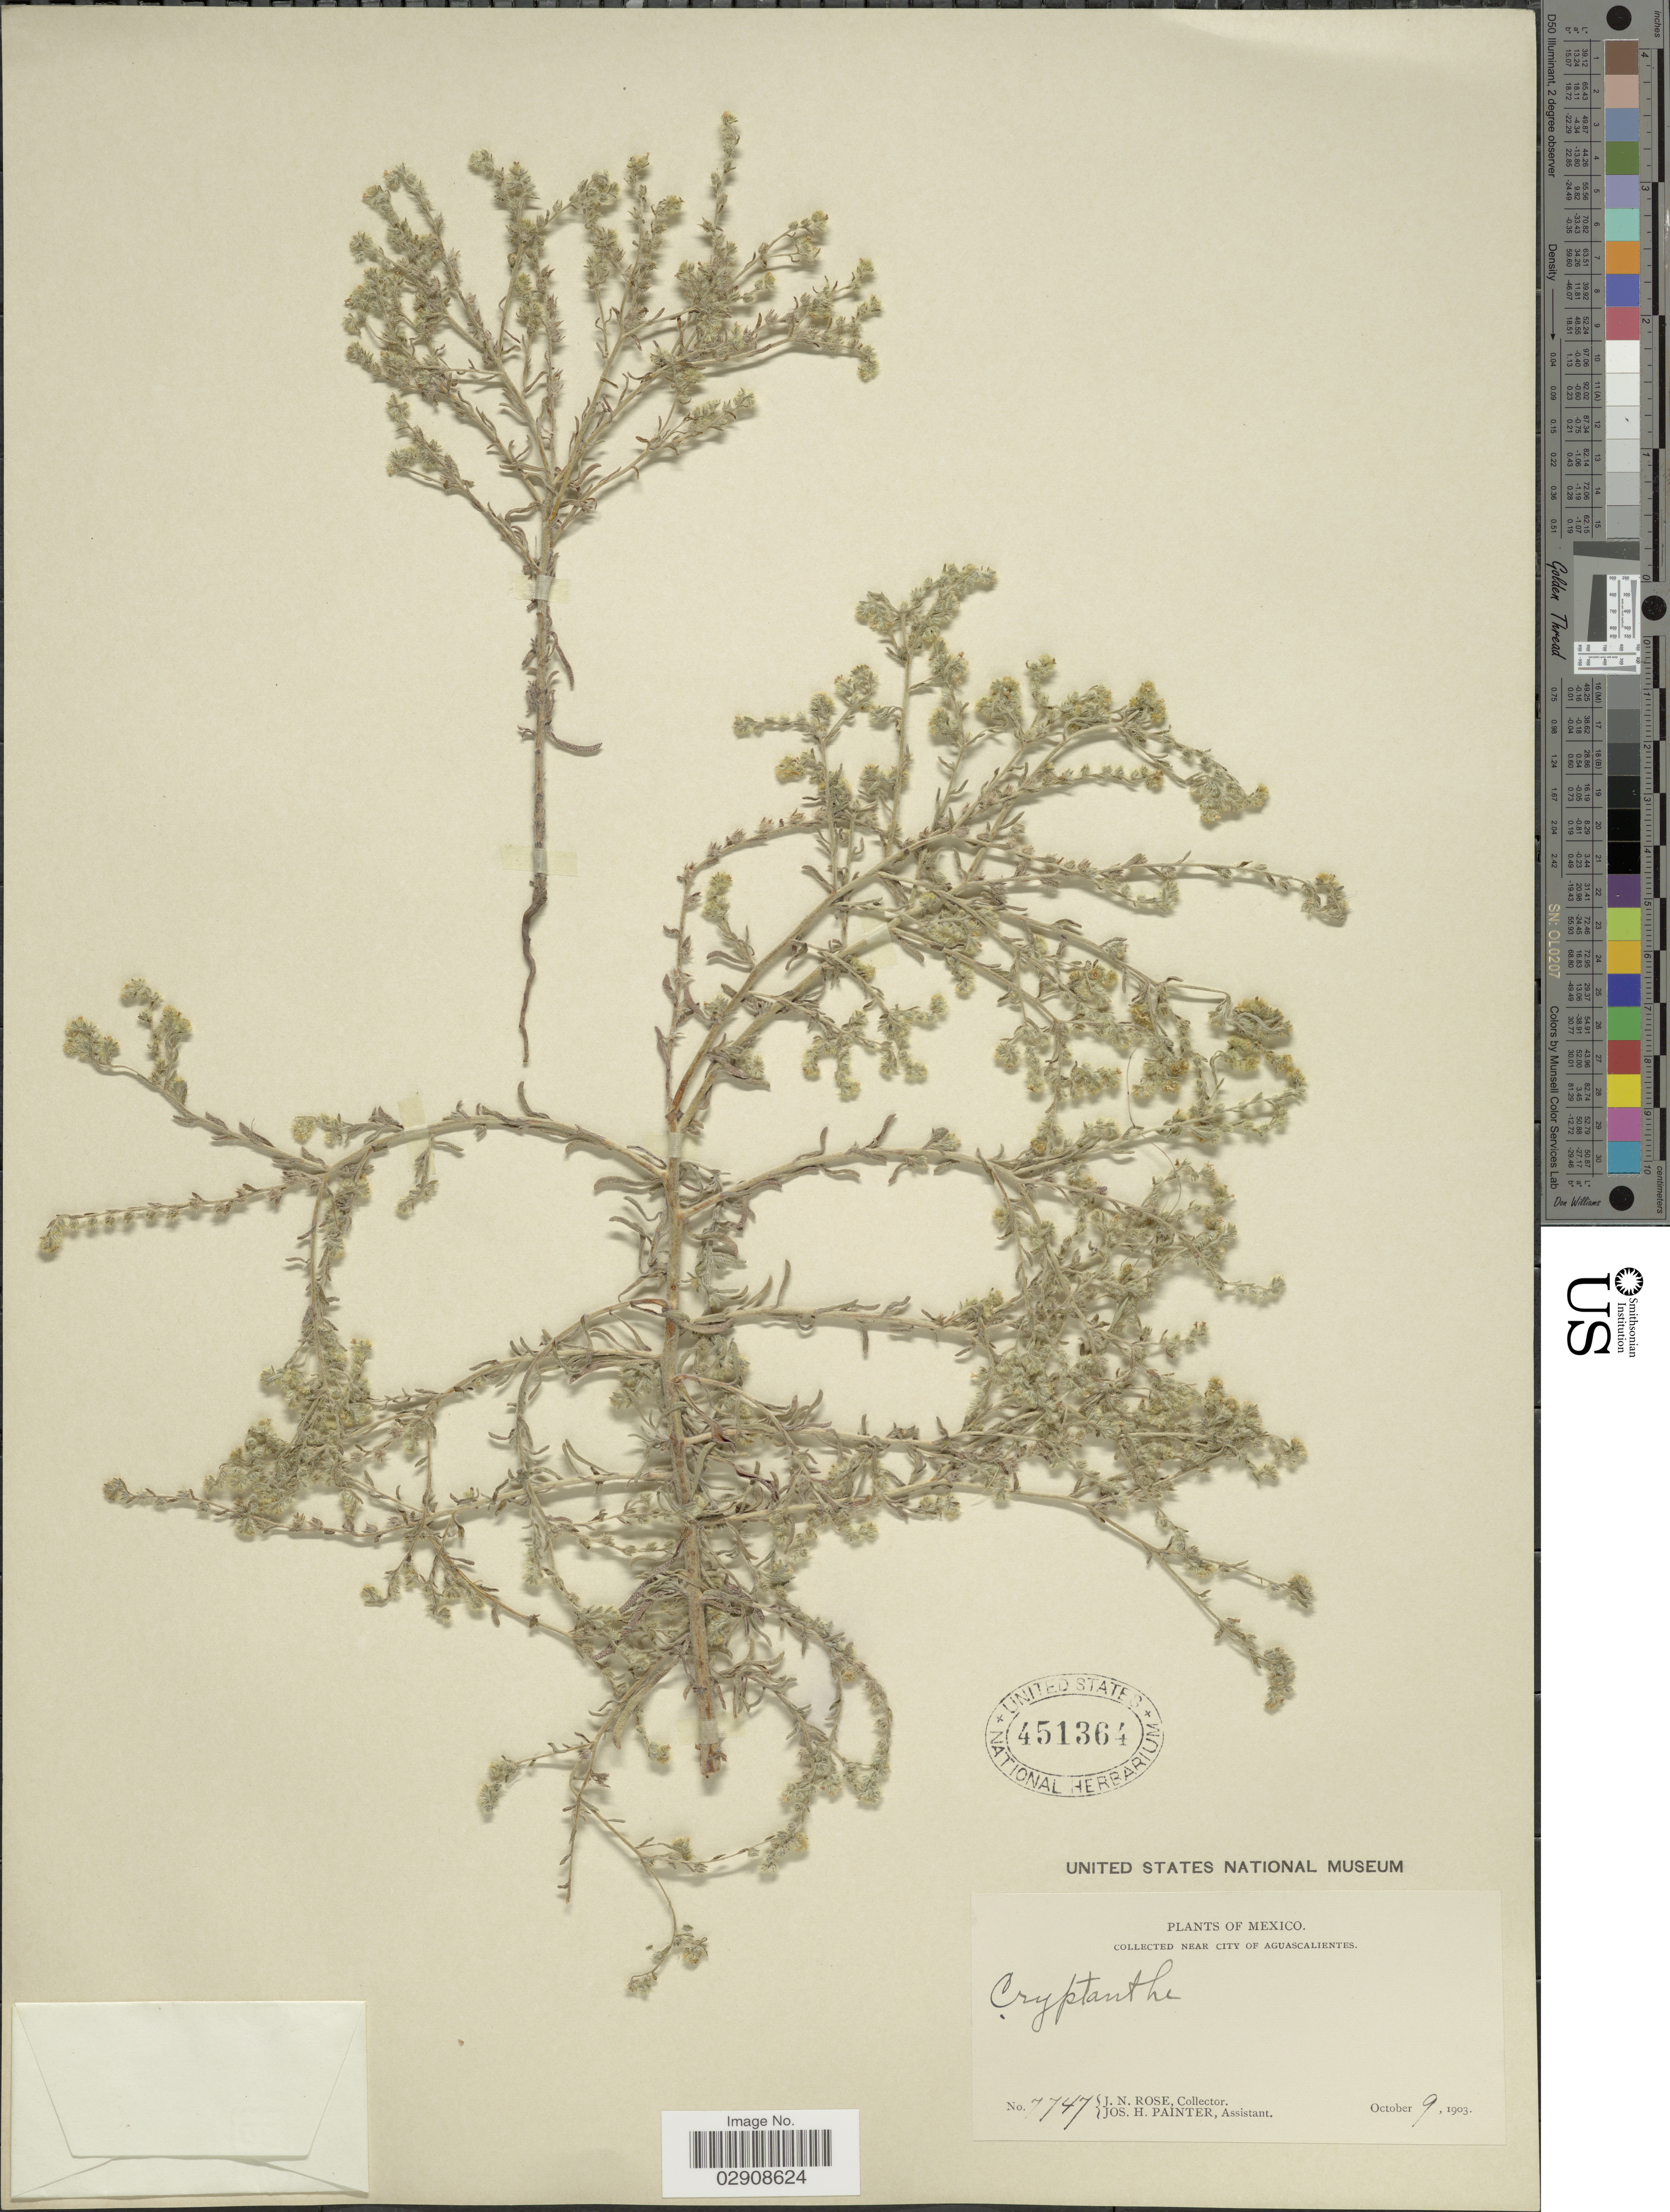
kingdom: Plantae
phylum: Tracheophyta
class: Magnoliopsida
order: Boraginales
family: Boraginaceae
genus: Cryptantha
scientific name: Cryptantha albida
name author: (Kunth) I.M. Johnst.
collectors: J. N. Rose & J. H. Painter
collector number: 7747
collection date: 1903-10-09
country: Mexico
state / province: Aguascalientes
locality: Near city of Aguascalientes.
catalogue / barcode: US 451364